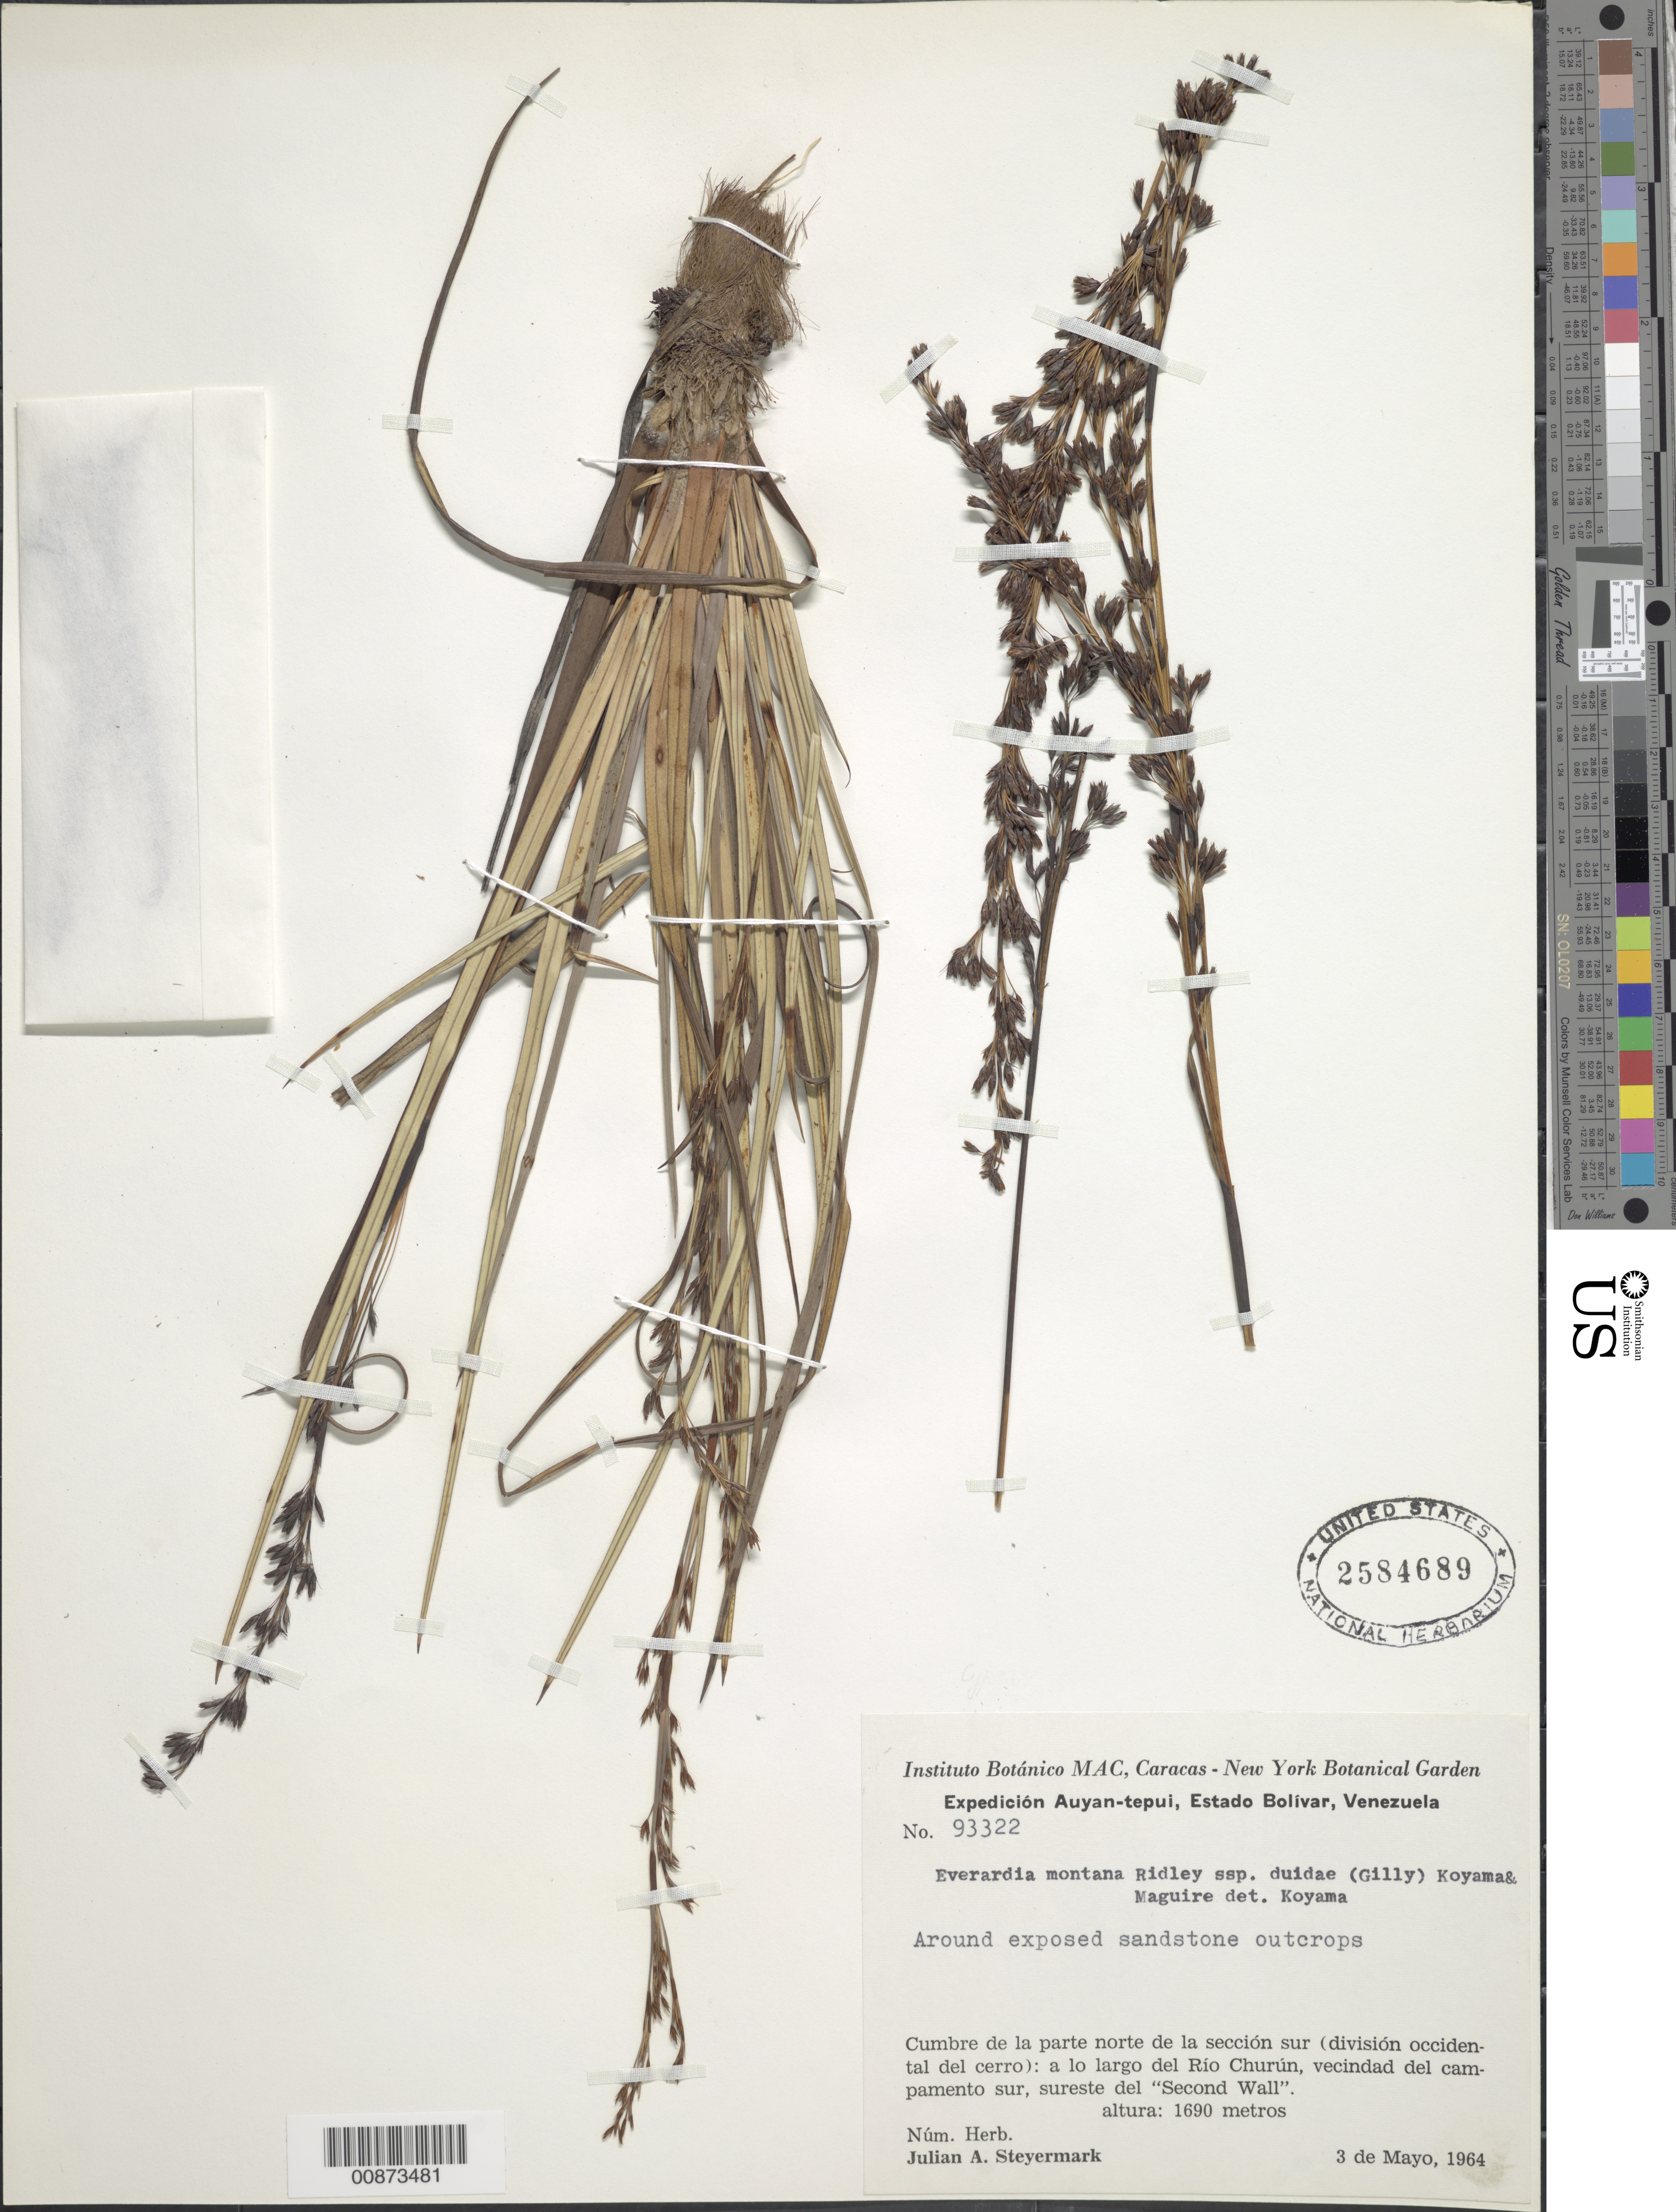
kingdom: Plantae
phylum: Tracheophyta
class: Liliopsida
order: Poales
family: Cyperaceae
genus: Cephalocarpus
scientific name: Cephalocarpus montanus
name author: (Ridley) S.M. Costa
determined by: Strong, Mark T., (BOT), Smithsonian Institution - National Museum of Natural History (UNITED STATES)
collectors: J. Steyermark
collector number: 93322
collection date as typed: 3-May-64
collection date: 1964-05-03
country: Venezuela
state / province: Bolívar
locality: Auyan-tepuí, Río Churún, campamento sur, sureste del "Second Wall"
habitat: Around exposed sandstone outcrops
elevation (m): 1690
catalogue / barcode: US 2584689